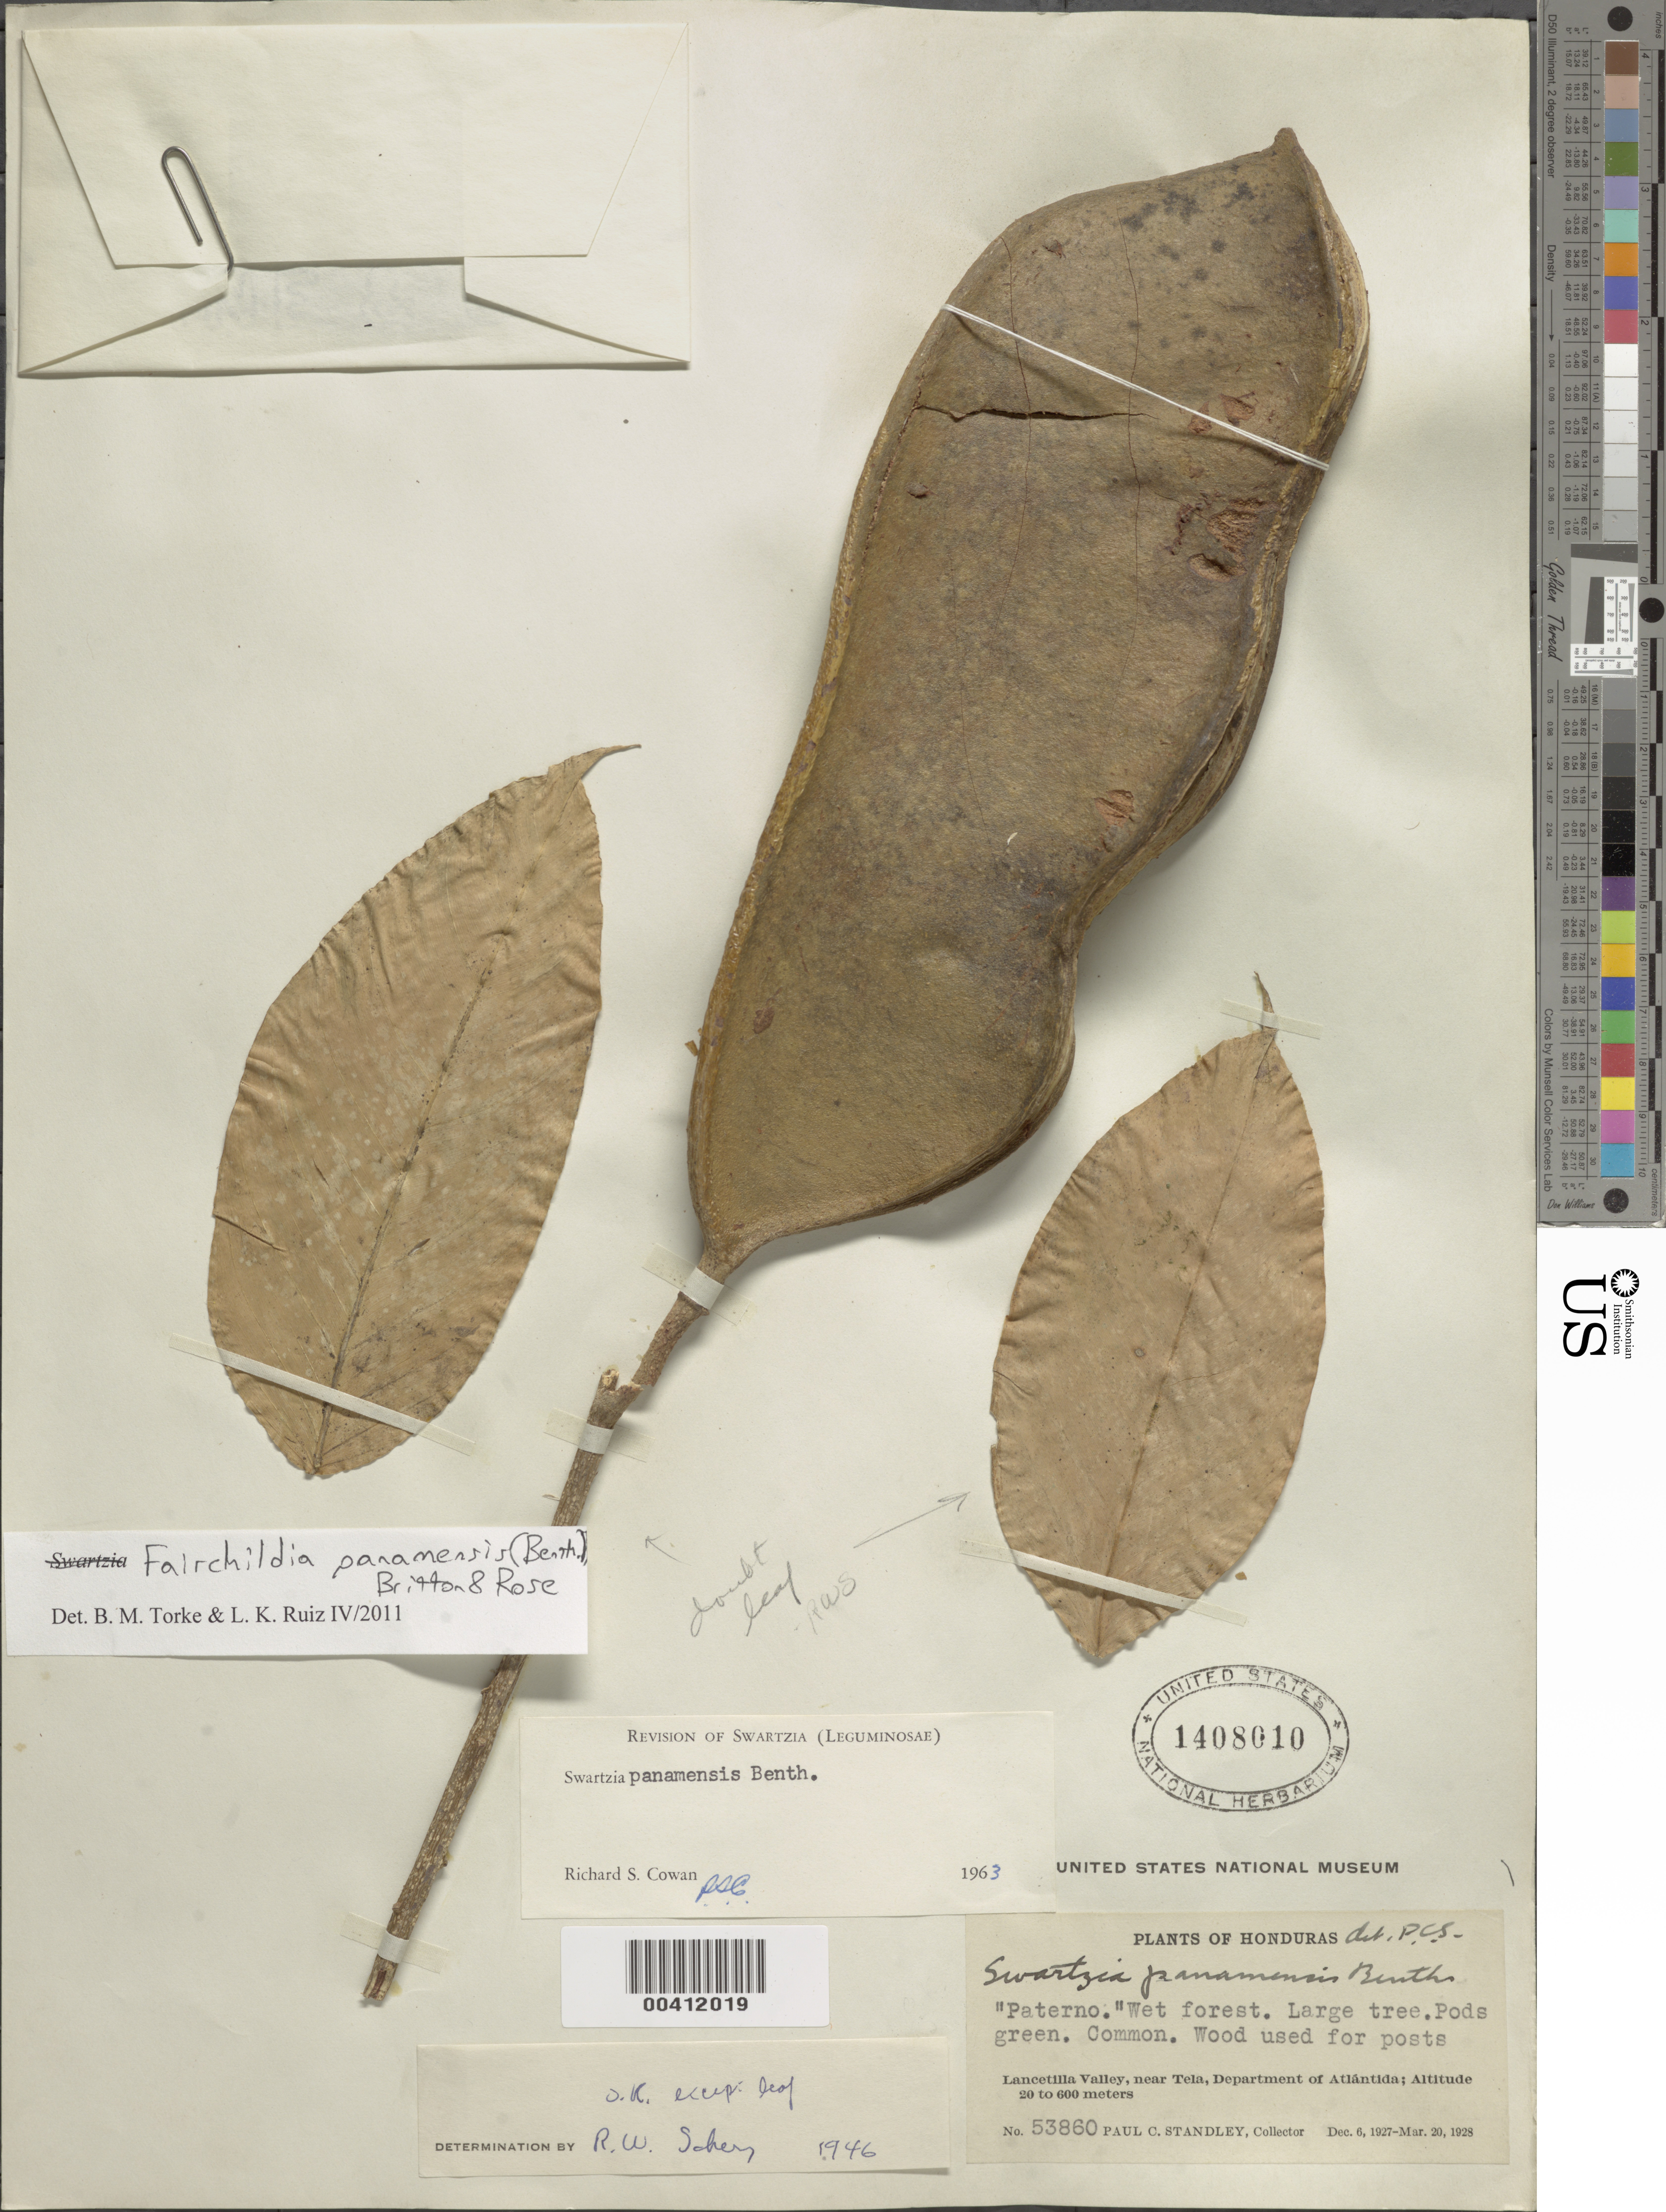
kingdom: Plantae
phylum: Tracheophyta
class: Magnoliopsida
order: Fabales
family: Fabaceae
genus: Fairchildia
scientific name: Fairchildia panamensis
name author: (Benth.) Britton & Rose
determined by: Torke, B. M.; Ruiz, L. K.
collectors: P. C. Standley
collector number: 53860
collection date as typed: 06 Dec 1927 to 20 Mar 1928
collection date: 1927-12-06/1928-03-20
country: Honduras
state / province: Atlántida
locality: Lancetilla Valley, near Tela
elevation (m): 20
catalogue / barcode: US 1408010